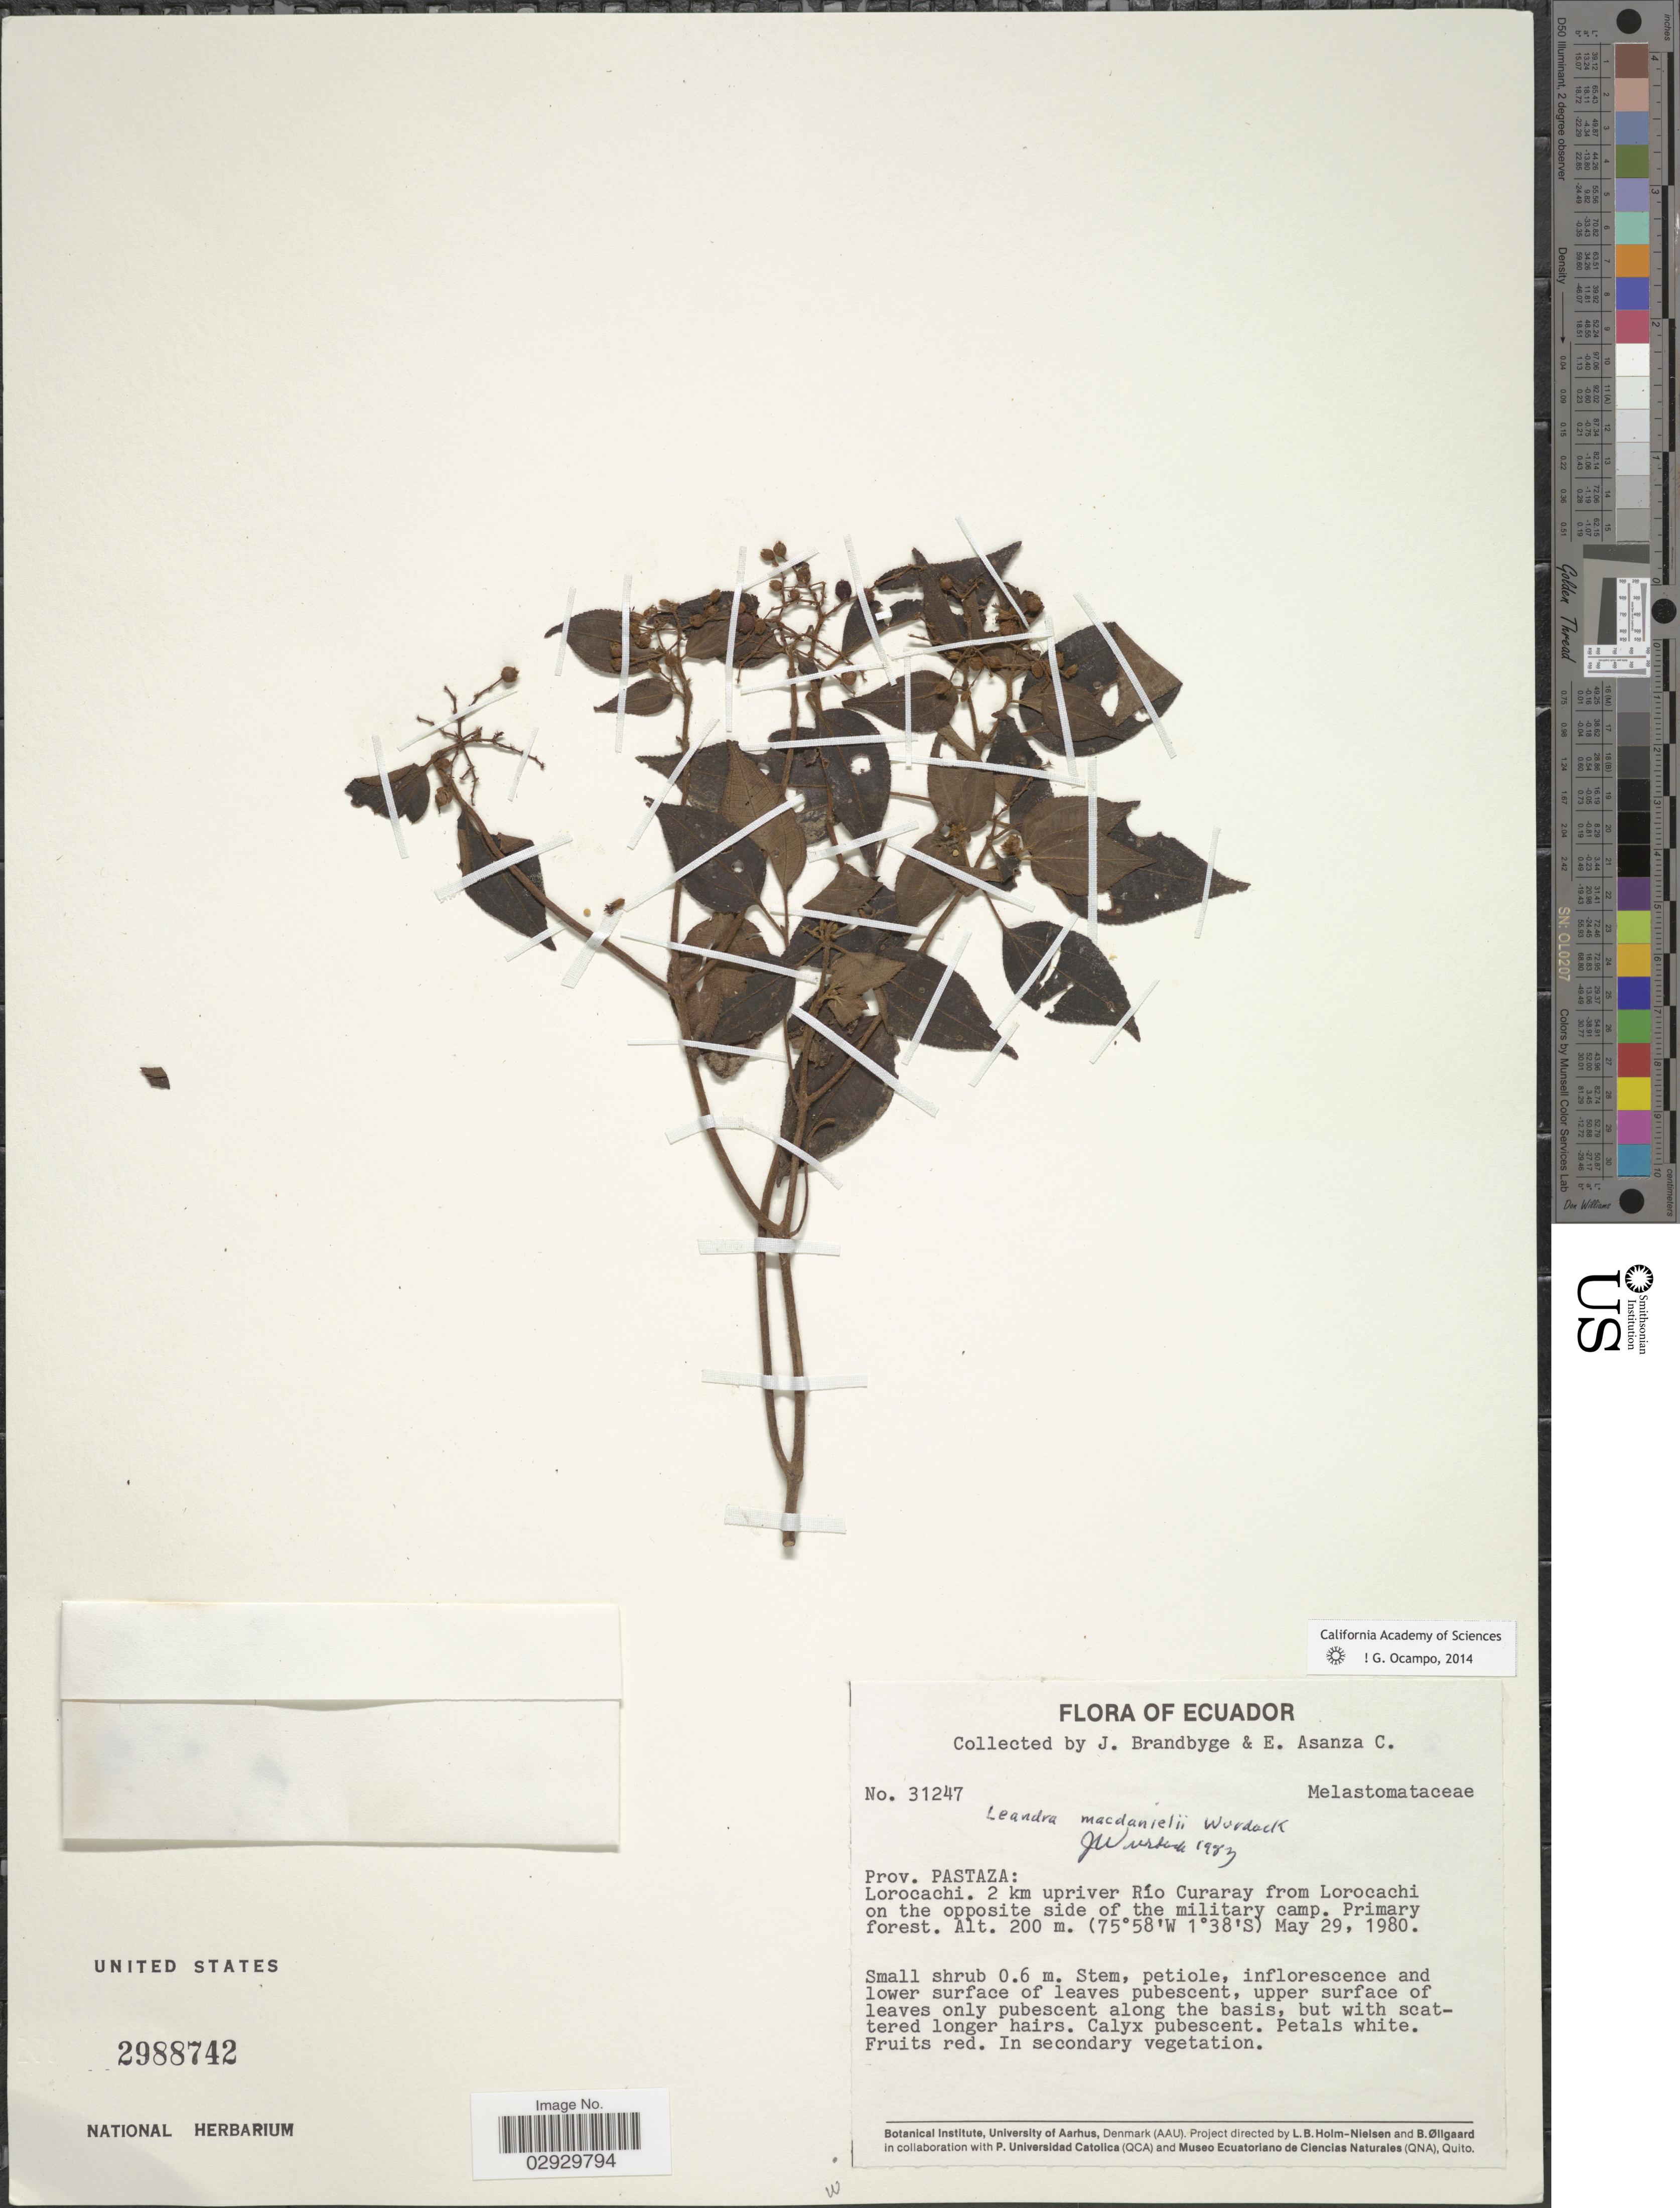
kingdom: Plantae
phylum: Tracheophyta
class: Magnoliopsida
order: Myrtales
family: Melastomataceae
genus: Leandra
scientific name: Leandra macdanielii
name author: Wurdack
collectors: J. Brandbyge & E. Asanza C.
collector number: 31247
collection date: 1980-05-29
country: Ecuador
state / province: Pastaza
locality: Lorocachi. 2 km upriver Río Curaray from Lorocachi on the opposite side of the military camp.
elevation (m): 200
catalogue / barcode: US 2988742